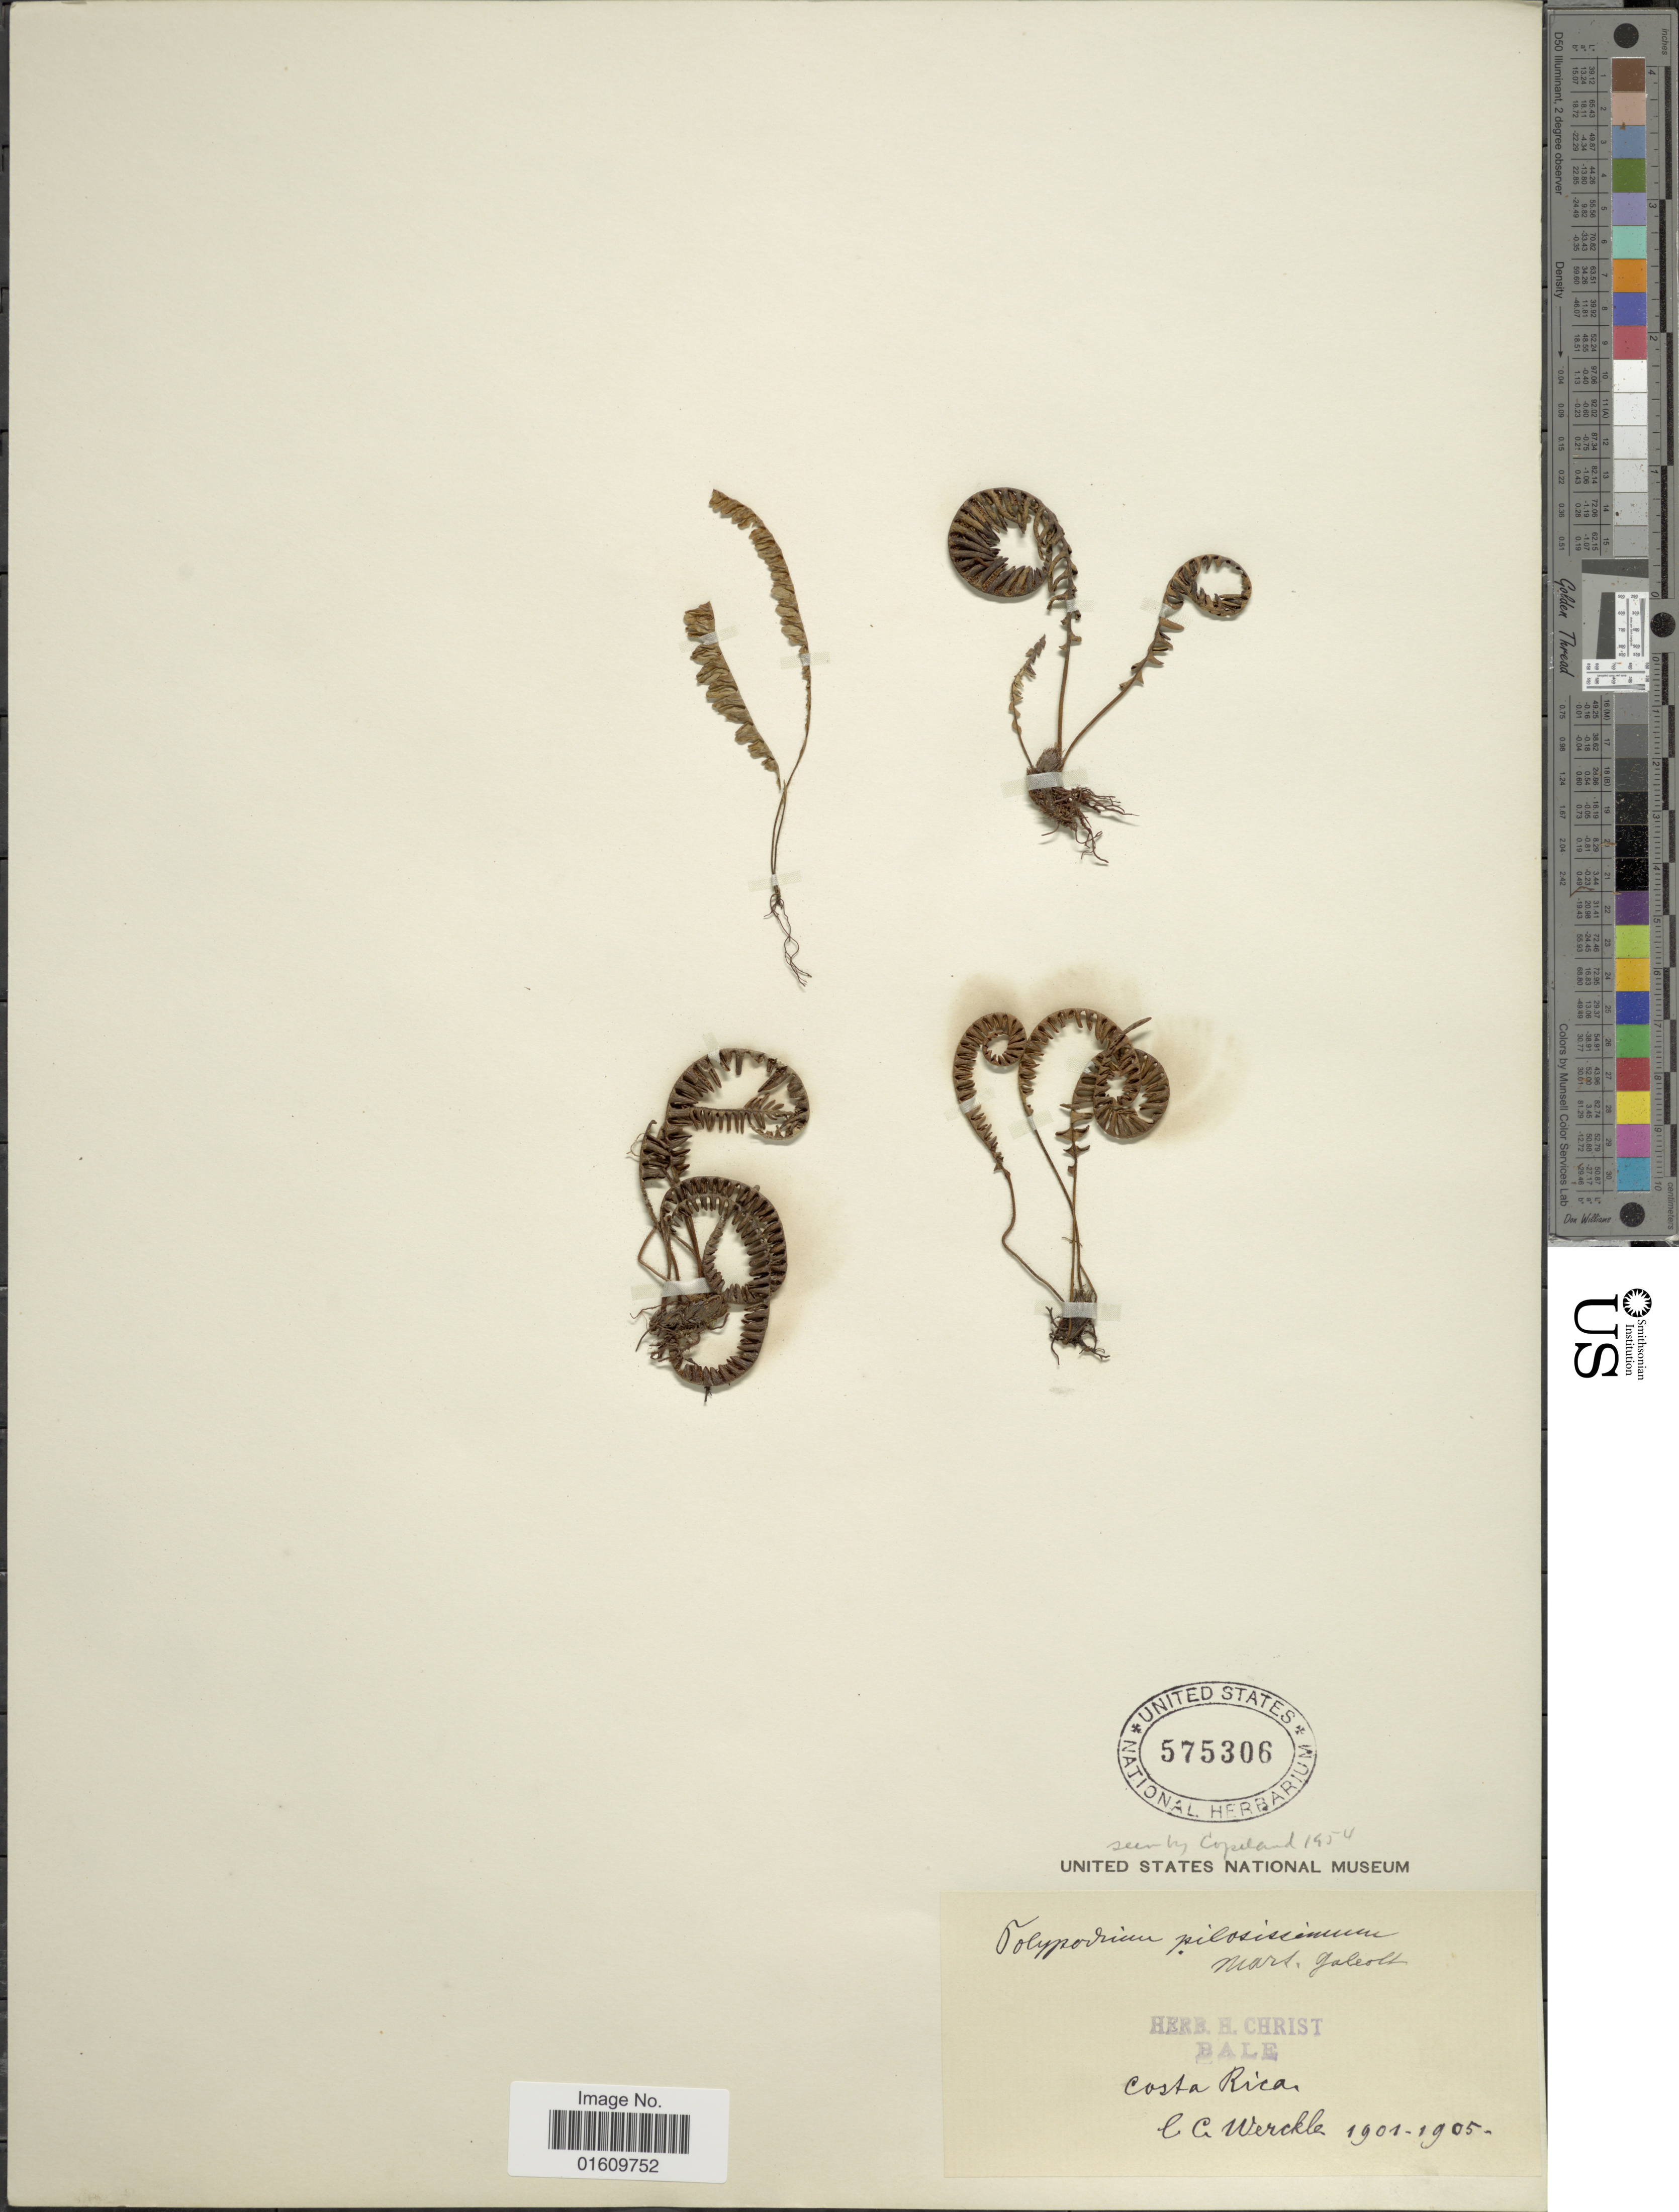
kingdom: Plantae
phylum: Tracheophyta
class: Polypodiopsida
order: Polypodiales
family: Polypodiaceae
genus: Melpomene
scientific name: Melpomene xiphopteroides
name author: (Liebm.) A.R. Sm. & R.C. Moran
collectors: C. C Wercklé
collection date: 1901/1905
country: Costa Rica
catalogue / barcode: US 575306